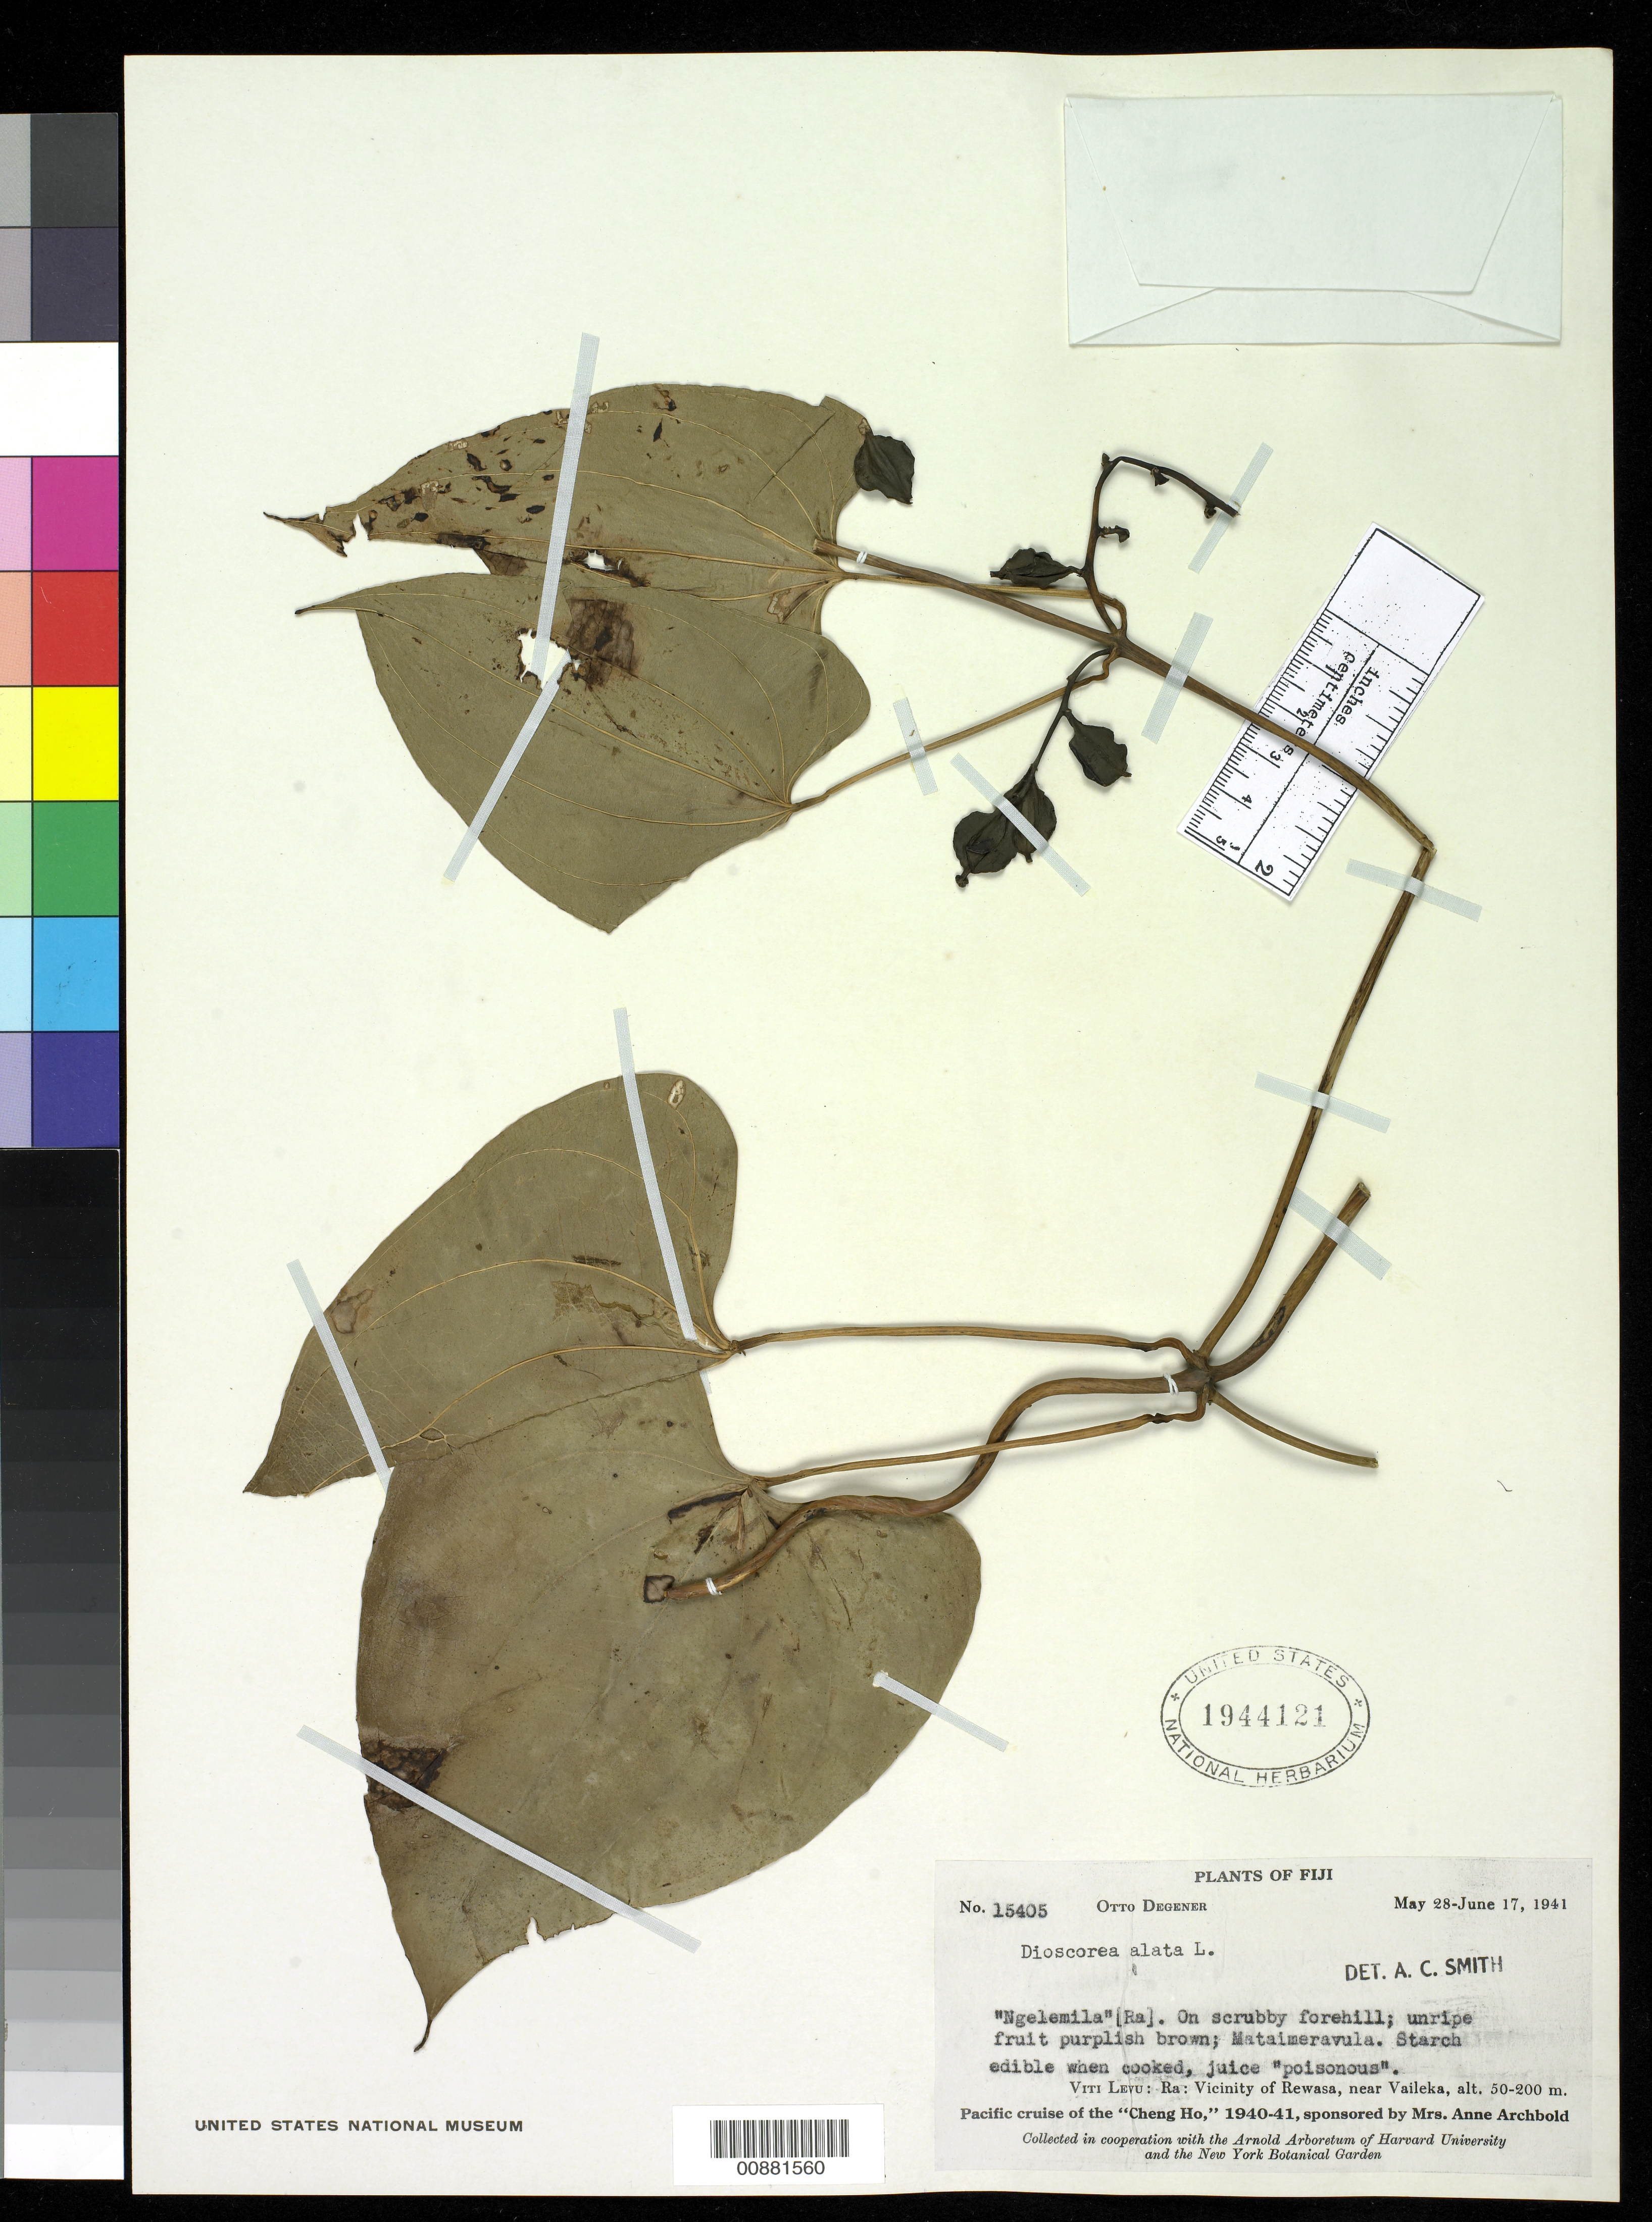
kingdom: Plantae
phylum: Tracheophyta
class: Liliopsida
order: Dioscoreales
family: Dioscoreaceae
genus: Dioscorea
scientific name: Dioscorea alata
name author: L.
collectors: O. Degener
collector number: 15405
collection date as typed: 28 May 1941 to 17 Jun 1941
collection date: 1941-05-28/1941-06-17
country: Fiji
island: Vatu-i-Ra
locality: Ra: Vicinity of Rewasa, near Vaileka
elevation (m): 50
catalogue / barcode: US 1944121